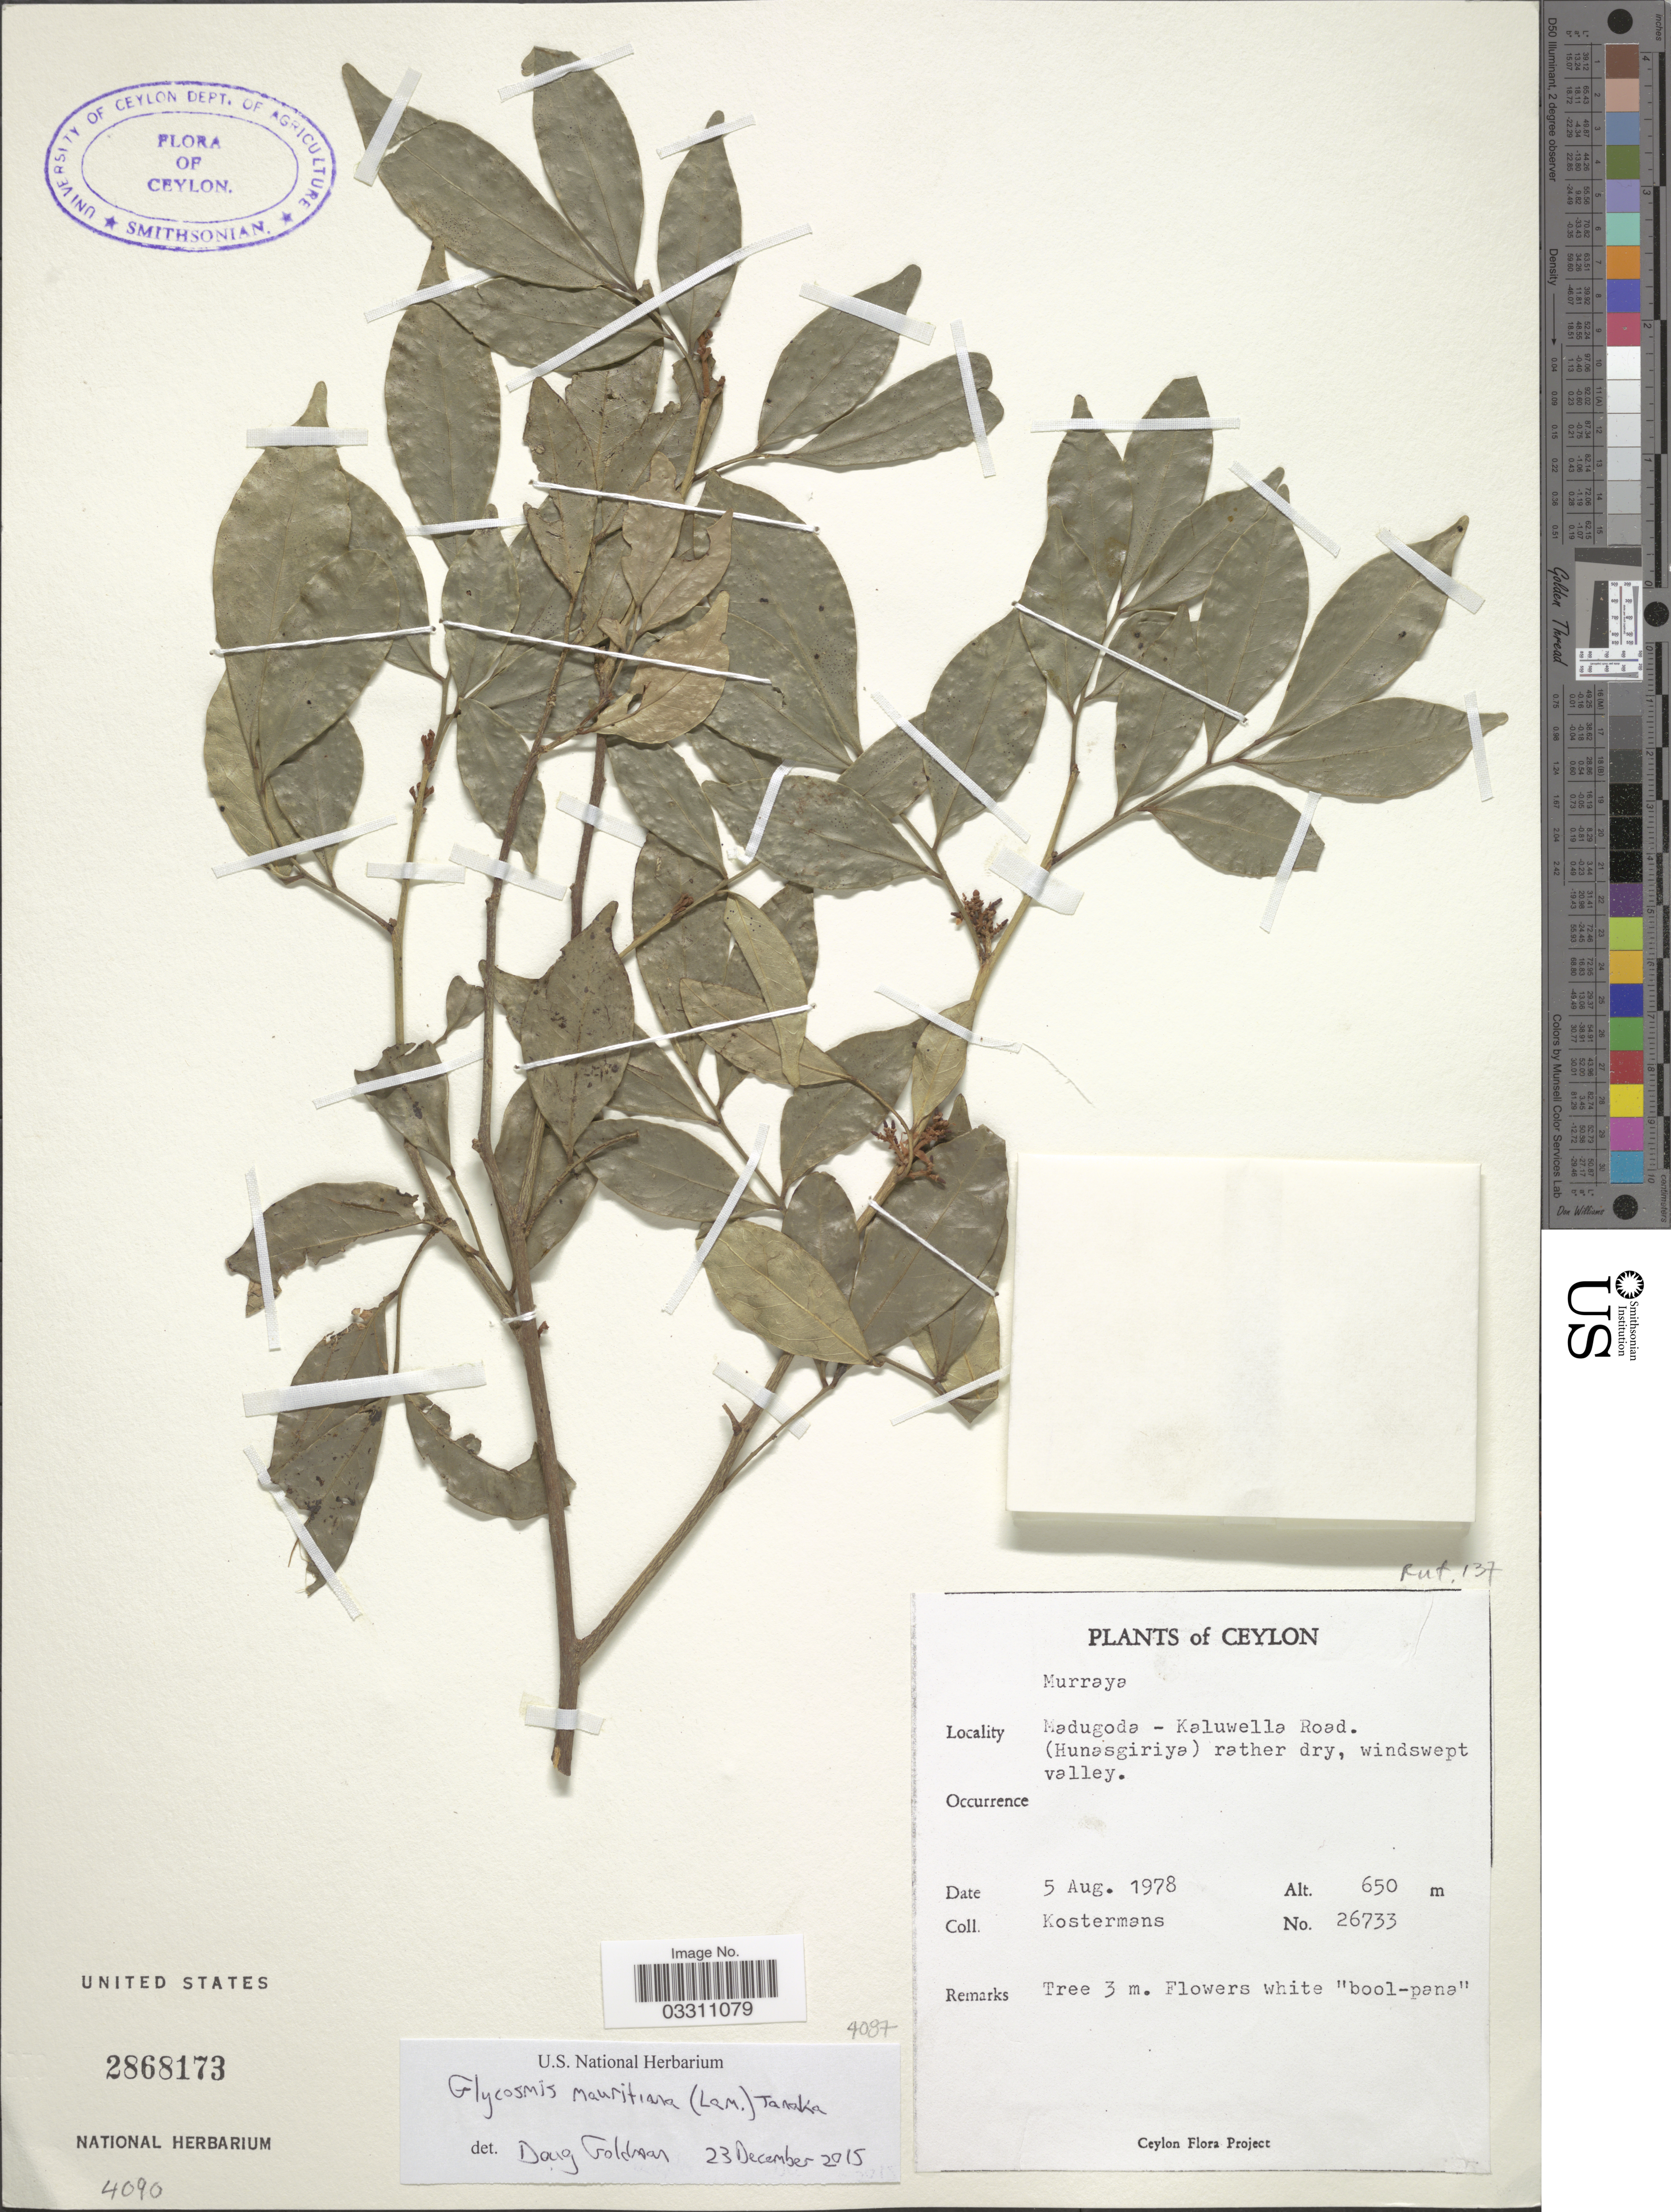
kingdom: Plantae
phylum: Tracheophyta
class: Magnoliopsida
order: Sapindales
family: Rutaceae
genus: Glycosmis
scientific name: Glycosmis mauritiana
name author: (Lamkey) Tanaka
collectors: Kostermans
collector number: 26733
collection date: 1978-08-05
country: Sri Lanka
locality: Ceylon, Madugoda - Kaluwella Road. (Hunnasgiriya).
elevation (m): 650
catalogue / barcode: US 2868173